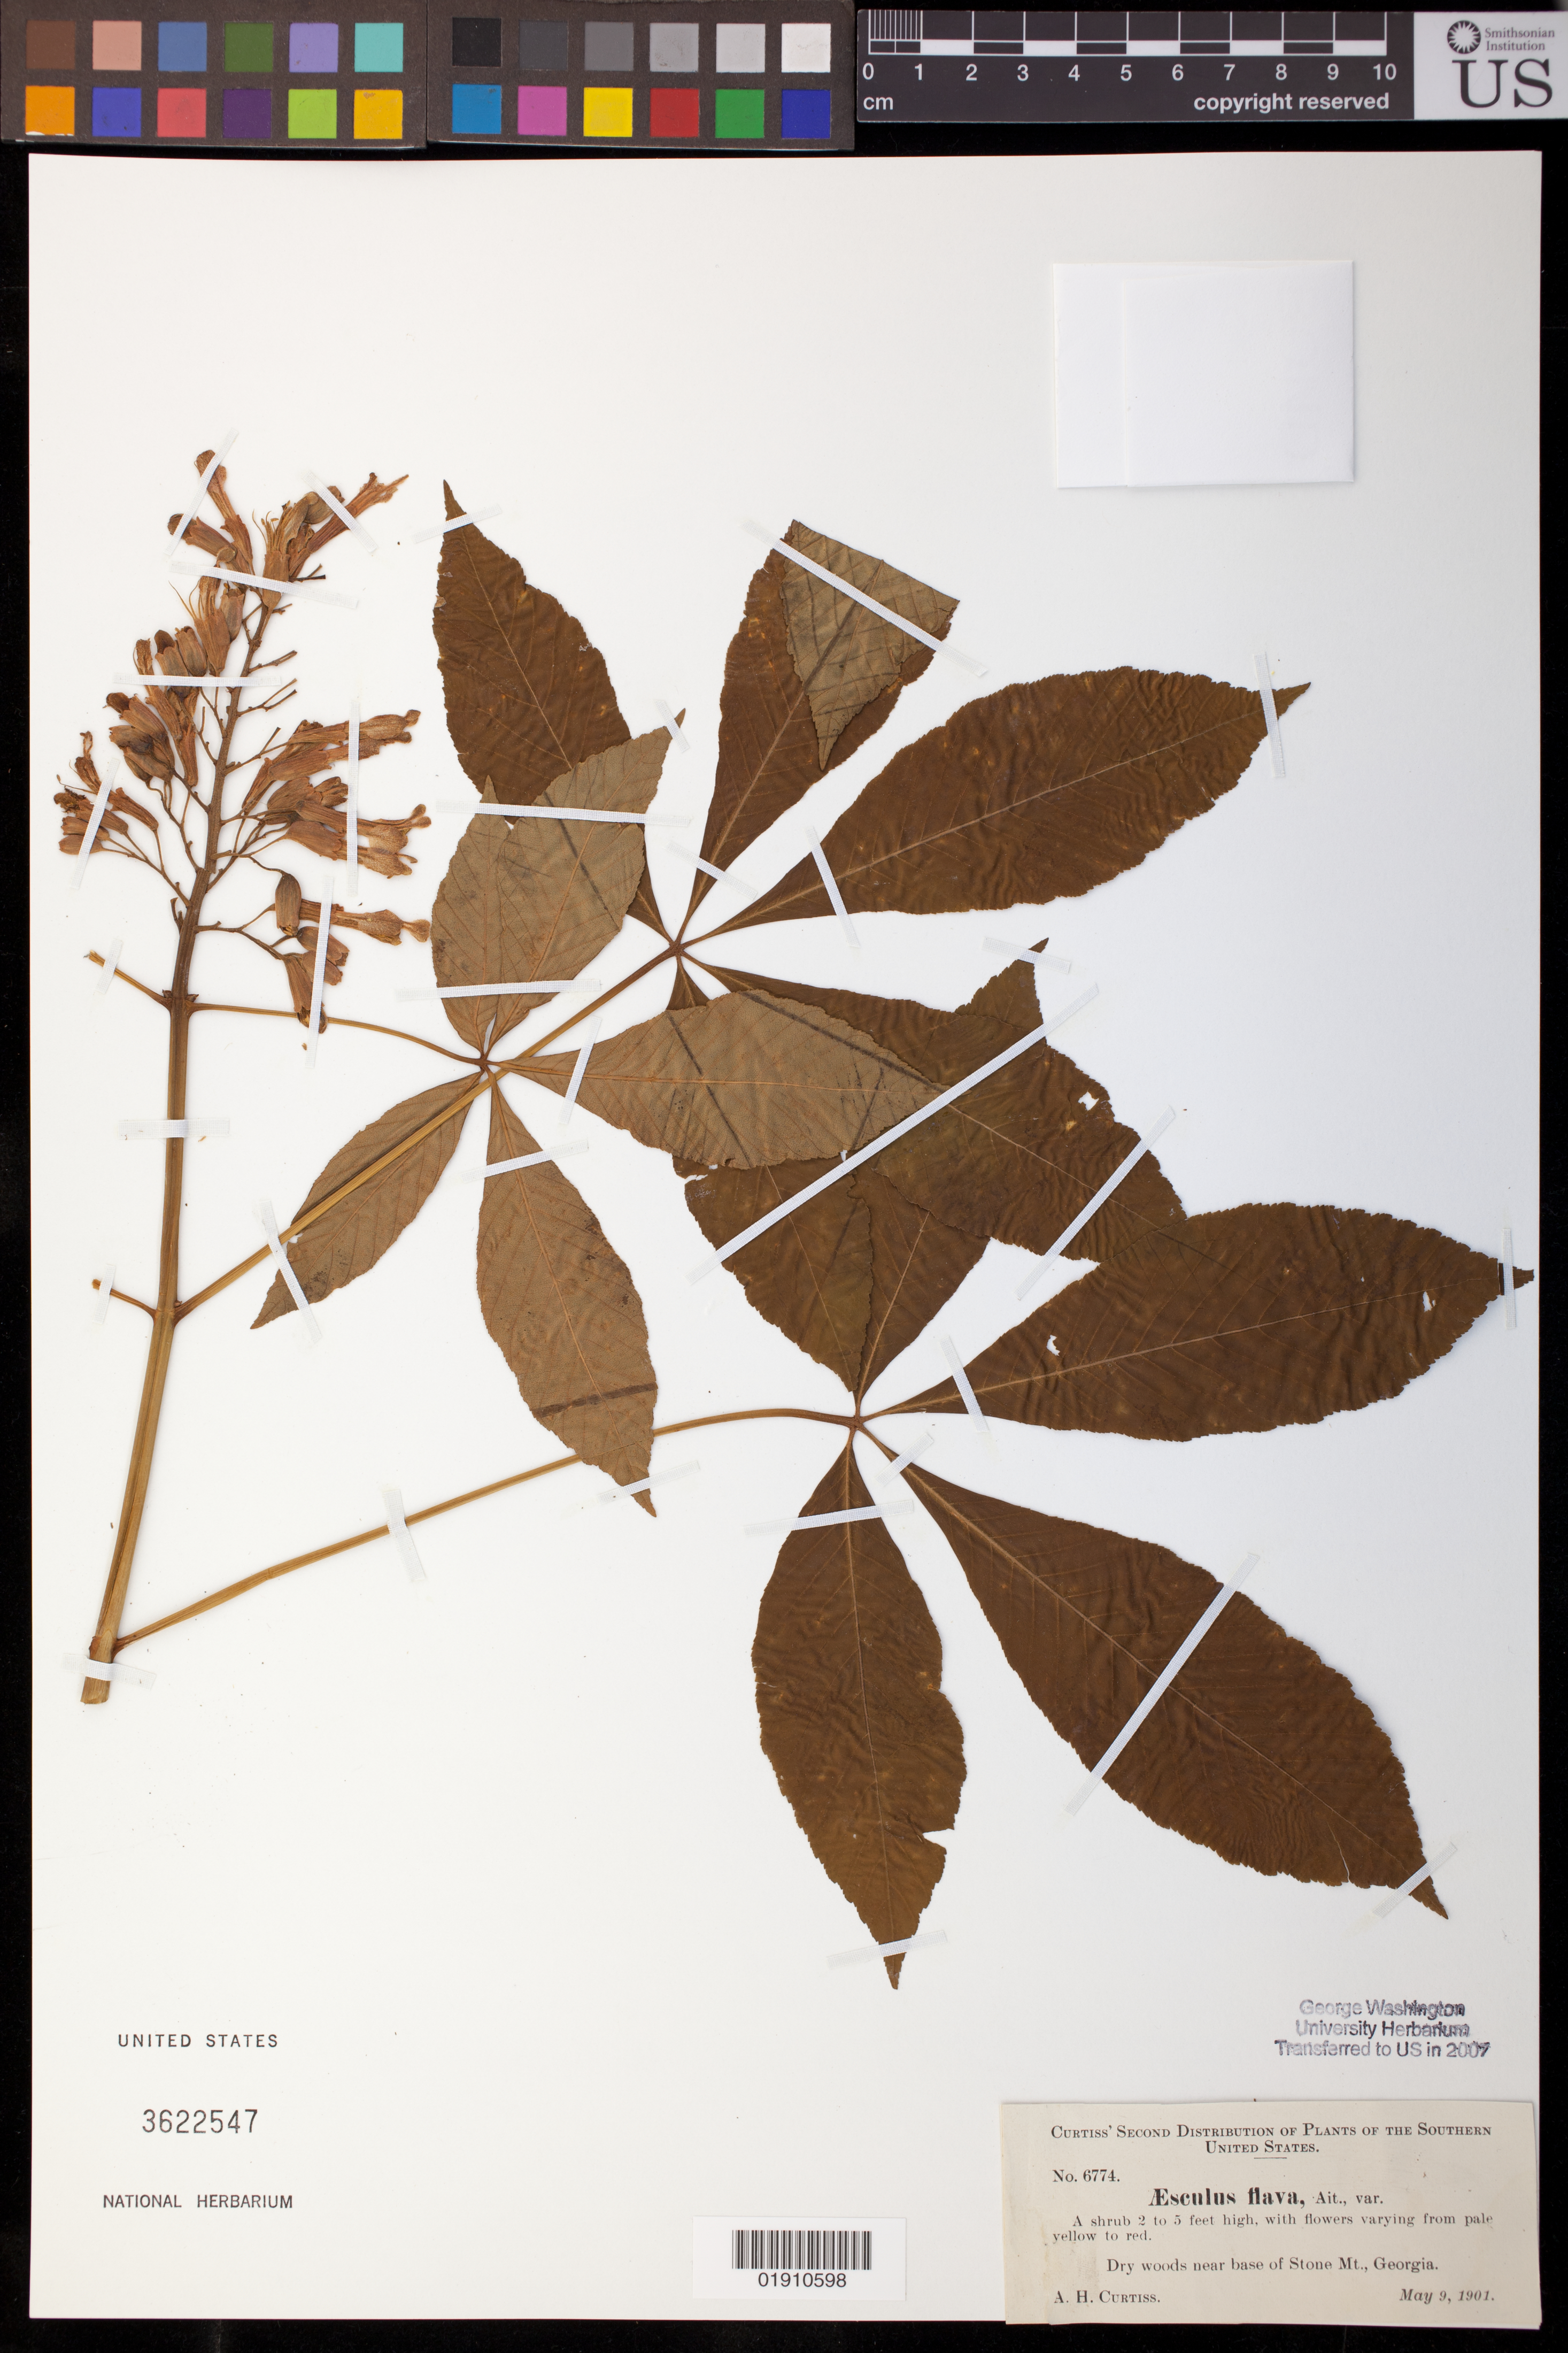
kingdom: Plantae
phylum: Tracheophyta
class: Magnoliopsida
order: Sapindales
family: Sapindaceae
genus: Aesculus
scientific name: Aesculus flava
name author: Sol.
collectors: A. H. Curtiss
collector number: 6774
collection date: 1901-05-09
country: United States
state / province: Georgia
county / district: DeKalb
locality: Near base of Stone Mt.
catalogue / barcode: US 3622547